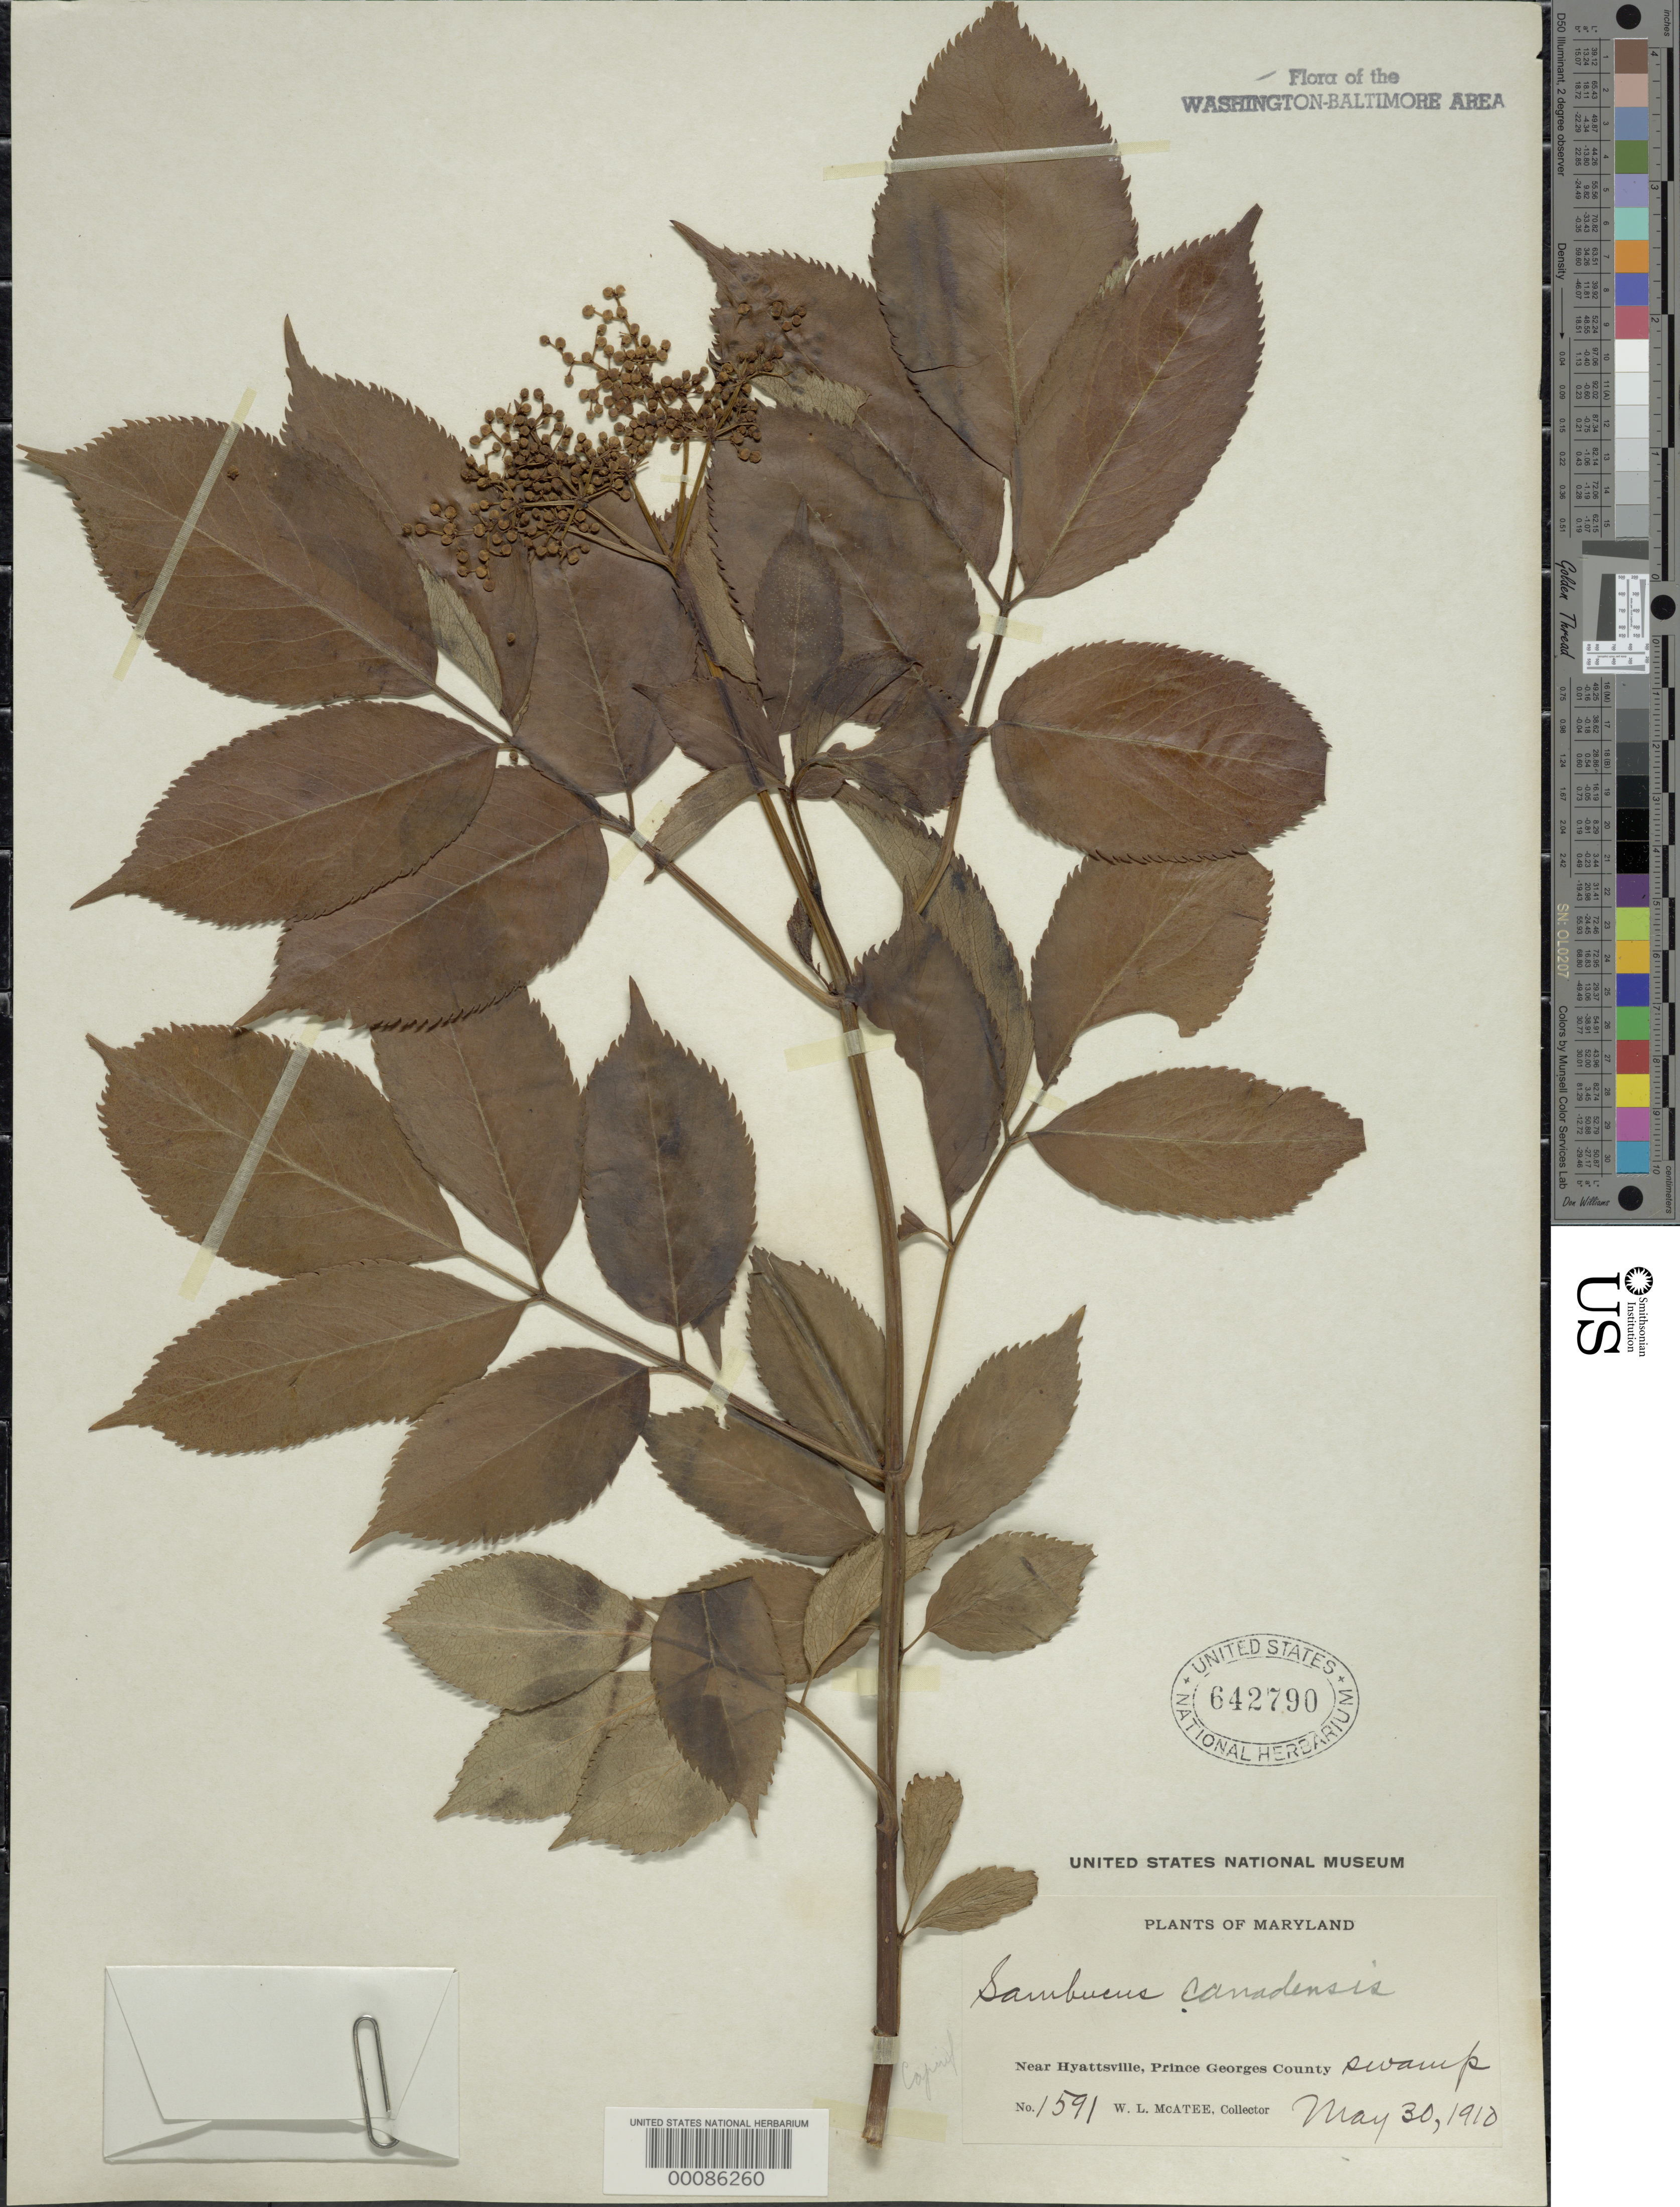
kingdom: Plantae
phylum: Tracheophyta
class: Magnoliopsida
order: Dipsacales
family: Viburnaceae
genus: Sambucus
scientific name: Sambucus canadensis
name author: L.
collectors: W. McAtee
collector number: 1591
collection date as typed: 30 May 1910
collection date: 1910-05-30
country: United States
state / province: Maryland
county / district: Prince George's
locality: Near Hyattsville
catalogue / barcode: US 642790